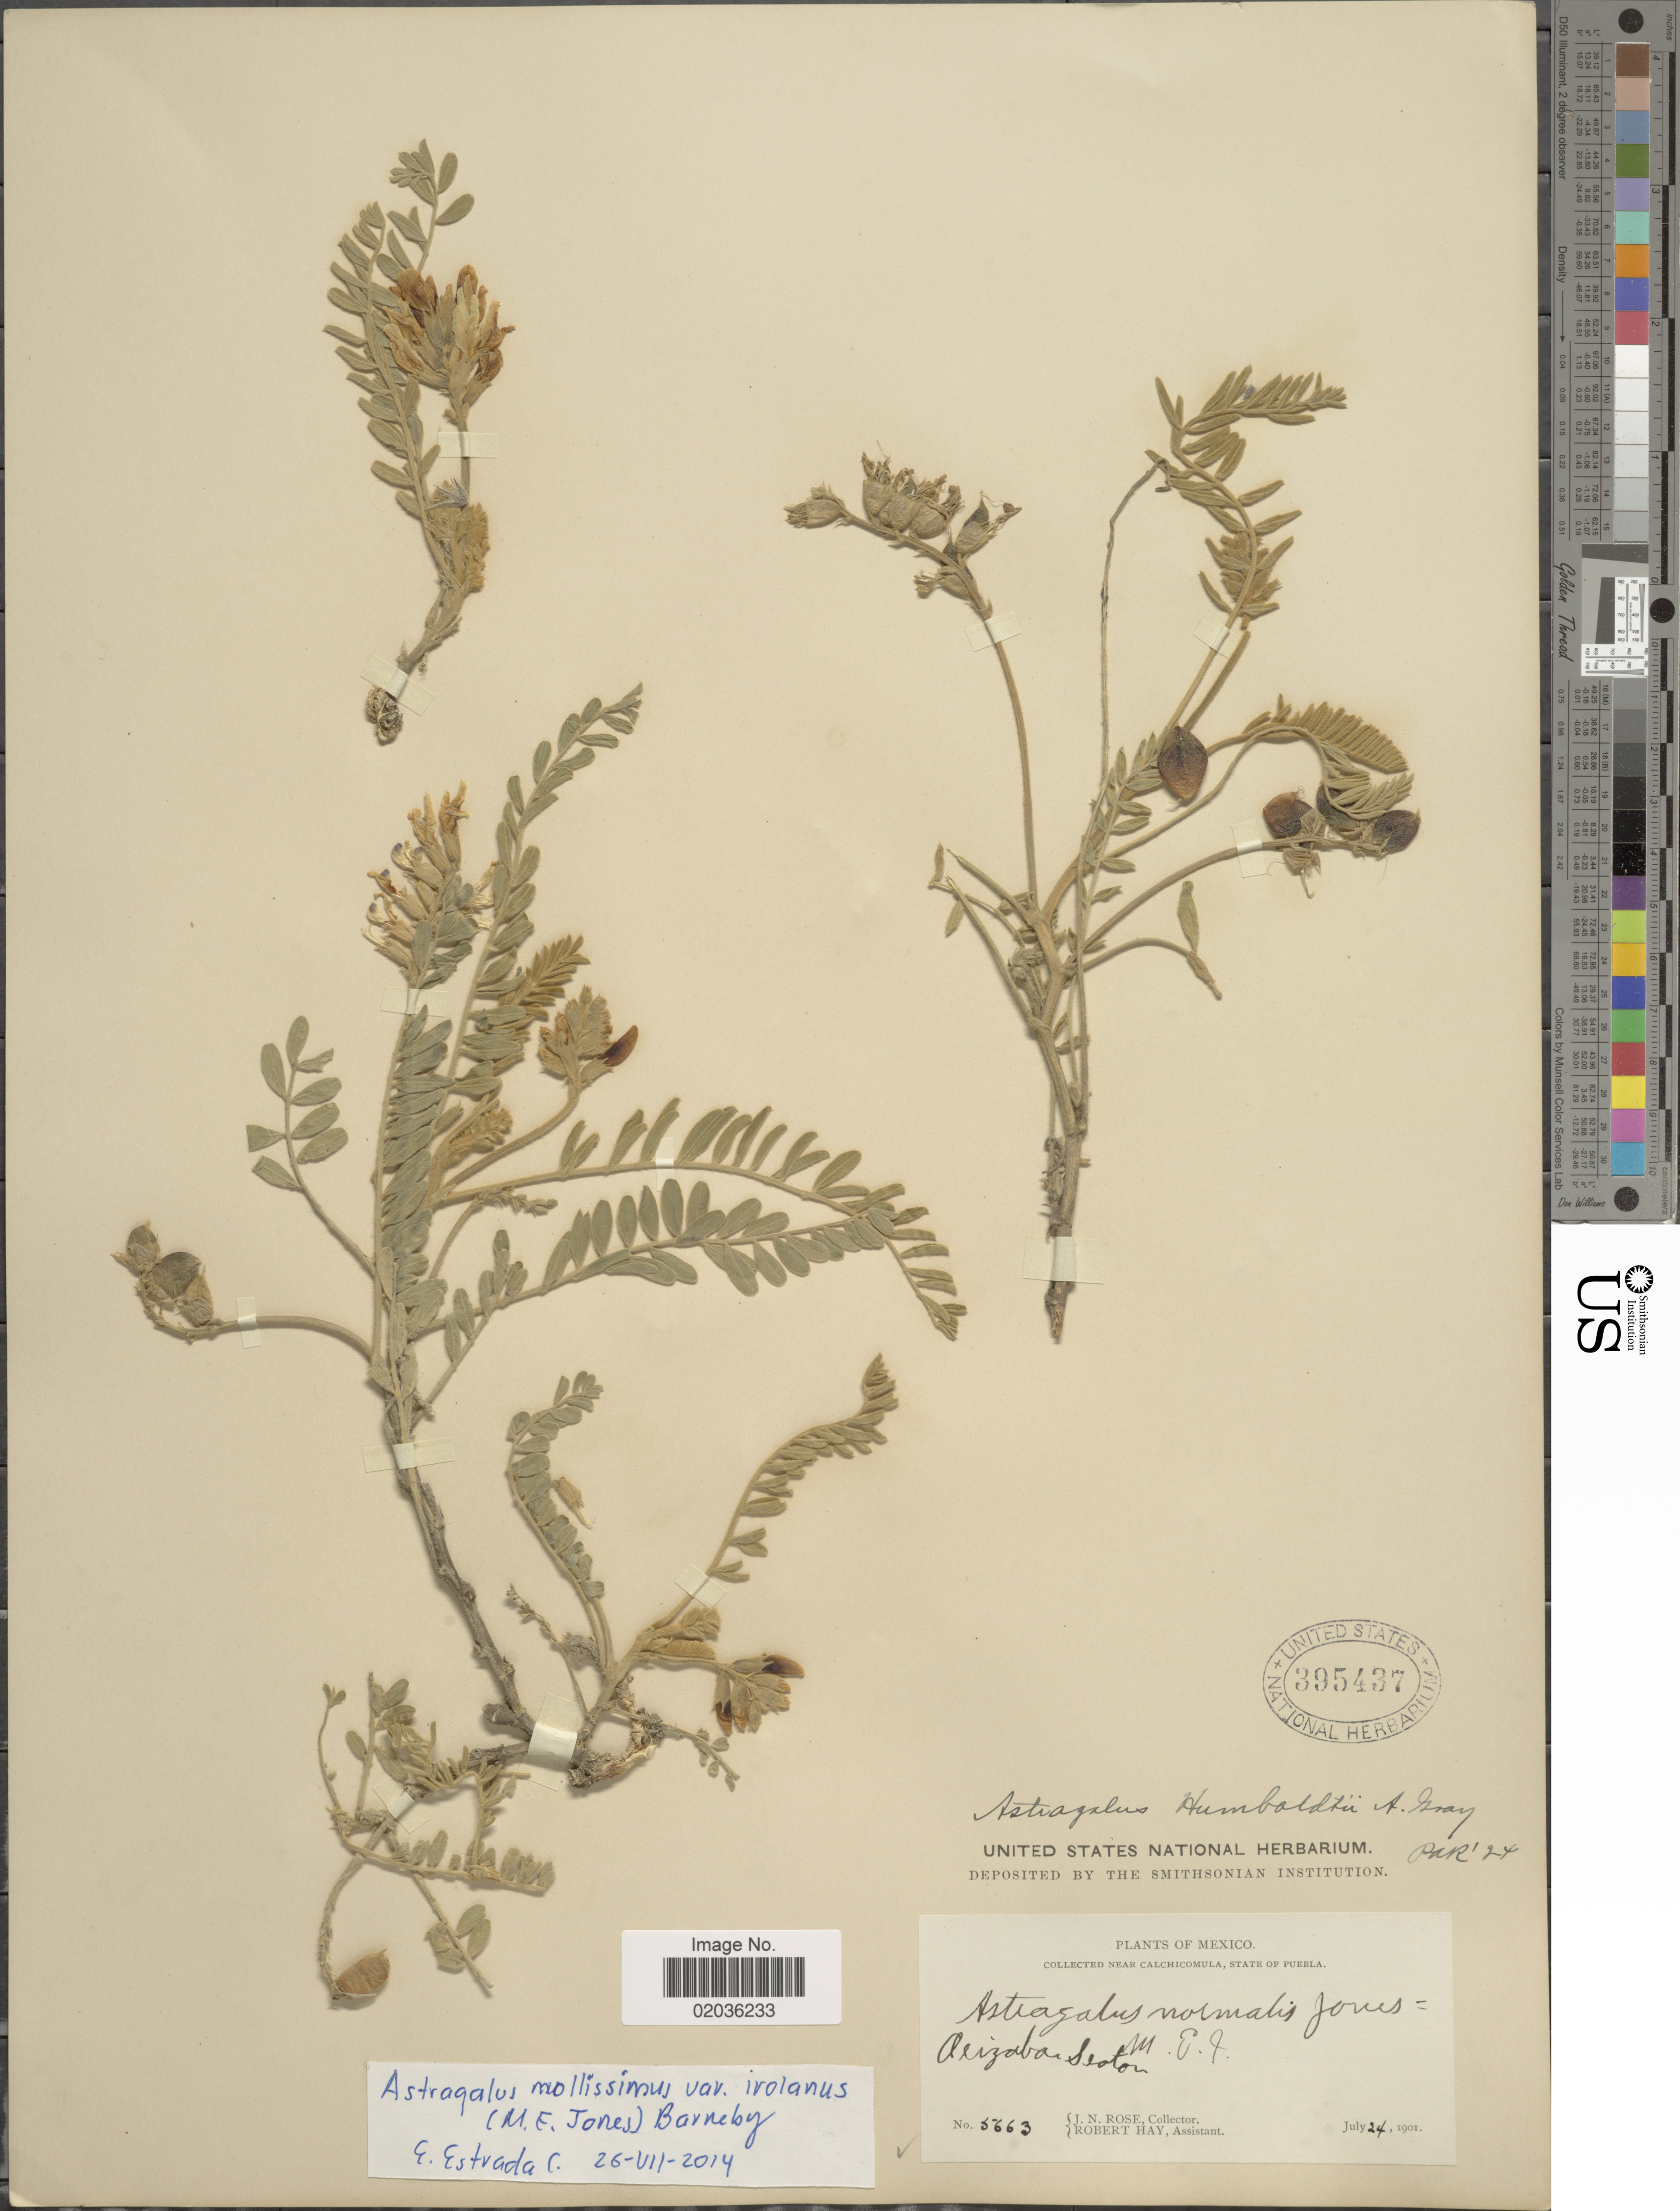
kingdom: Plantae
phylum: Tracheophyta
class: Magnoliopsida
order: Fabales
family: Fabaceae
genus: Astragalus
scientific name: Astragalus mollissimus var. irolanus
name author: (M.E. Jones) Barneby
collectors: J. N. Rose & R. Hay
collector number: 5663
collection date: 1901-07-24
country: Mexico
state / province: Puebla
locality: Near Calchicomula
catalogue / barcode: US 395437